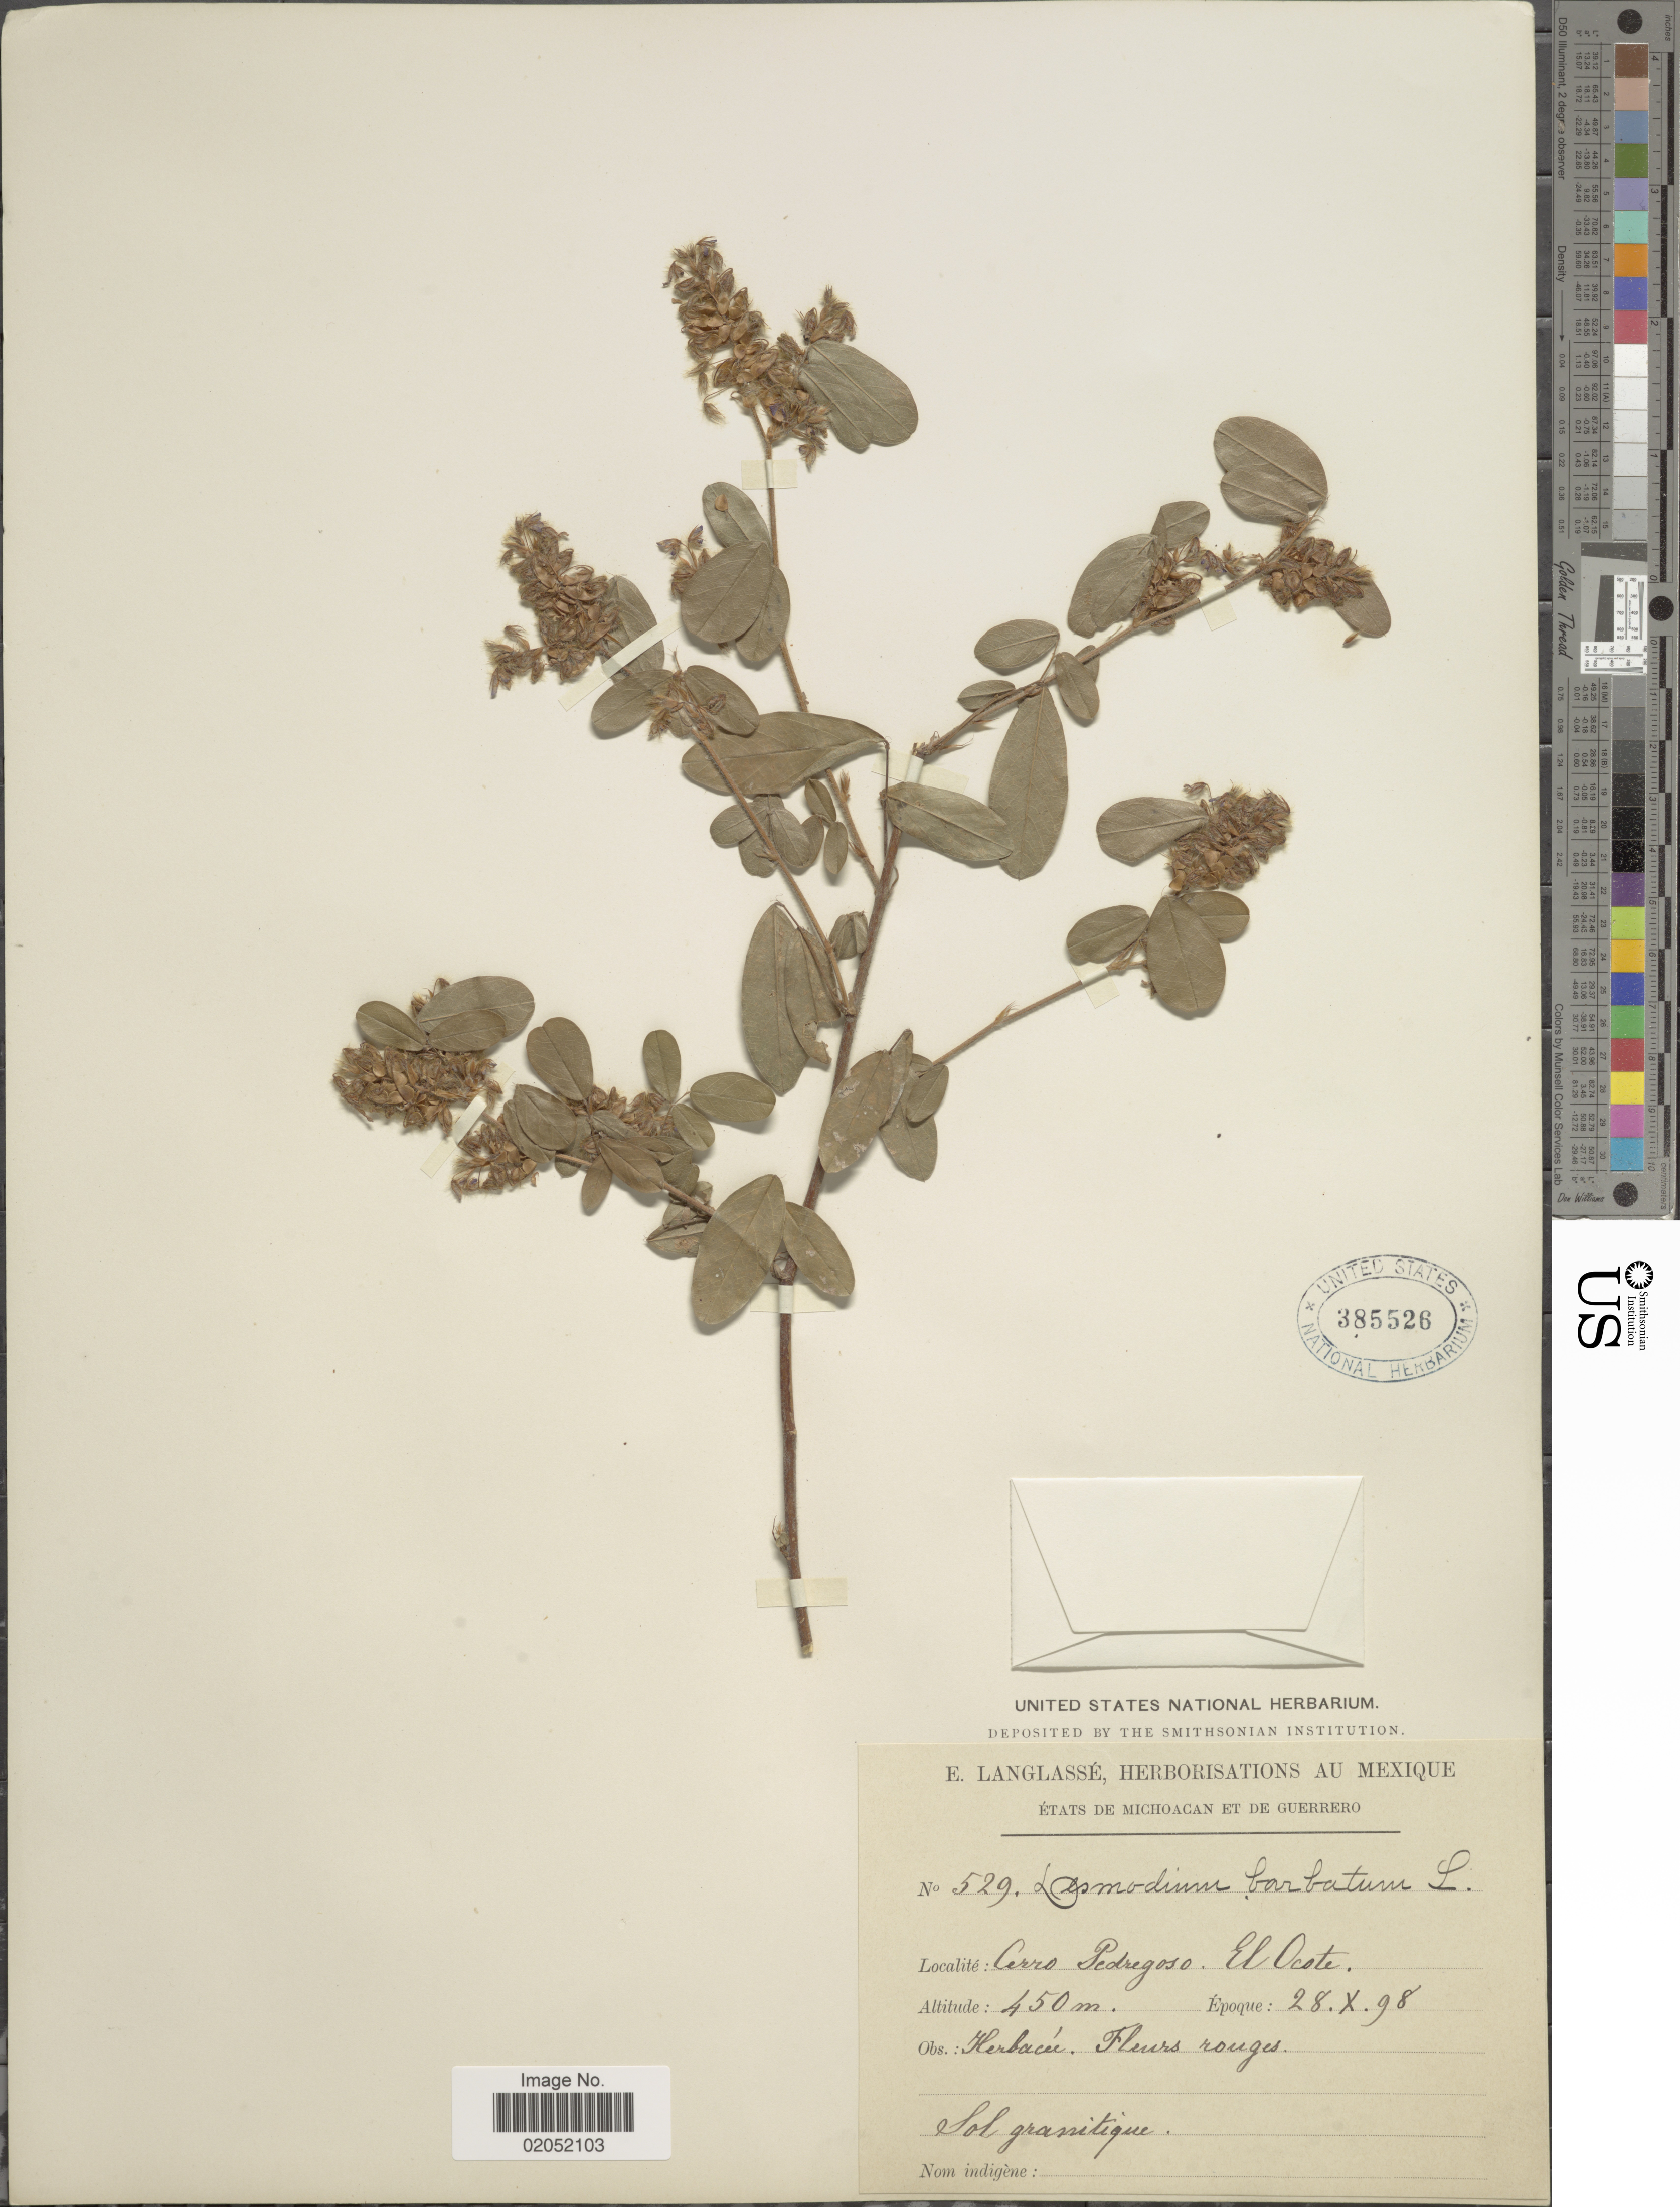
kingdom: Plantae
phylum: Tracheophyta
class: Magnoliopsida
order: Fabales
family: Fabaceae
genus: Grona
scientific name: Grona barbata var. barbata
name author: (L.) H. Ohashi & K. Ohashi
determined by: Strong, Mark T., (BOT), Smithsonian Institution - National Museum of Natural History (UNITED STATES)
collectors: E. Langlassé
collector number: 529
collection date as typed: Transcribed d/m/y: 28/10/98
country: Mexico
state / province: Michoacán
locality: Cerro Pedregoso. El Ocote. Etats de Michoacan et de Guerrero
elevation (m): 450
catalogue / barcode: US 385526